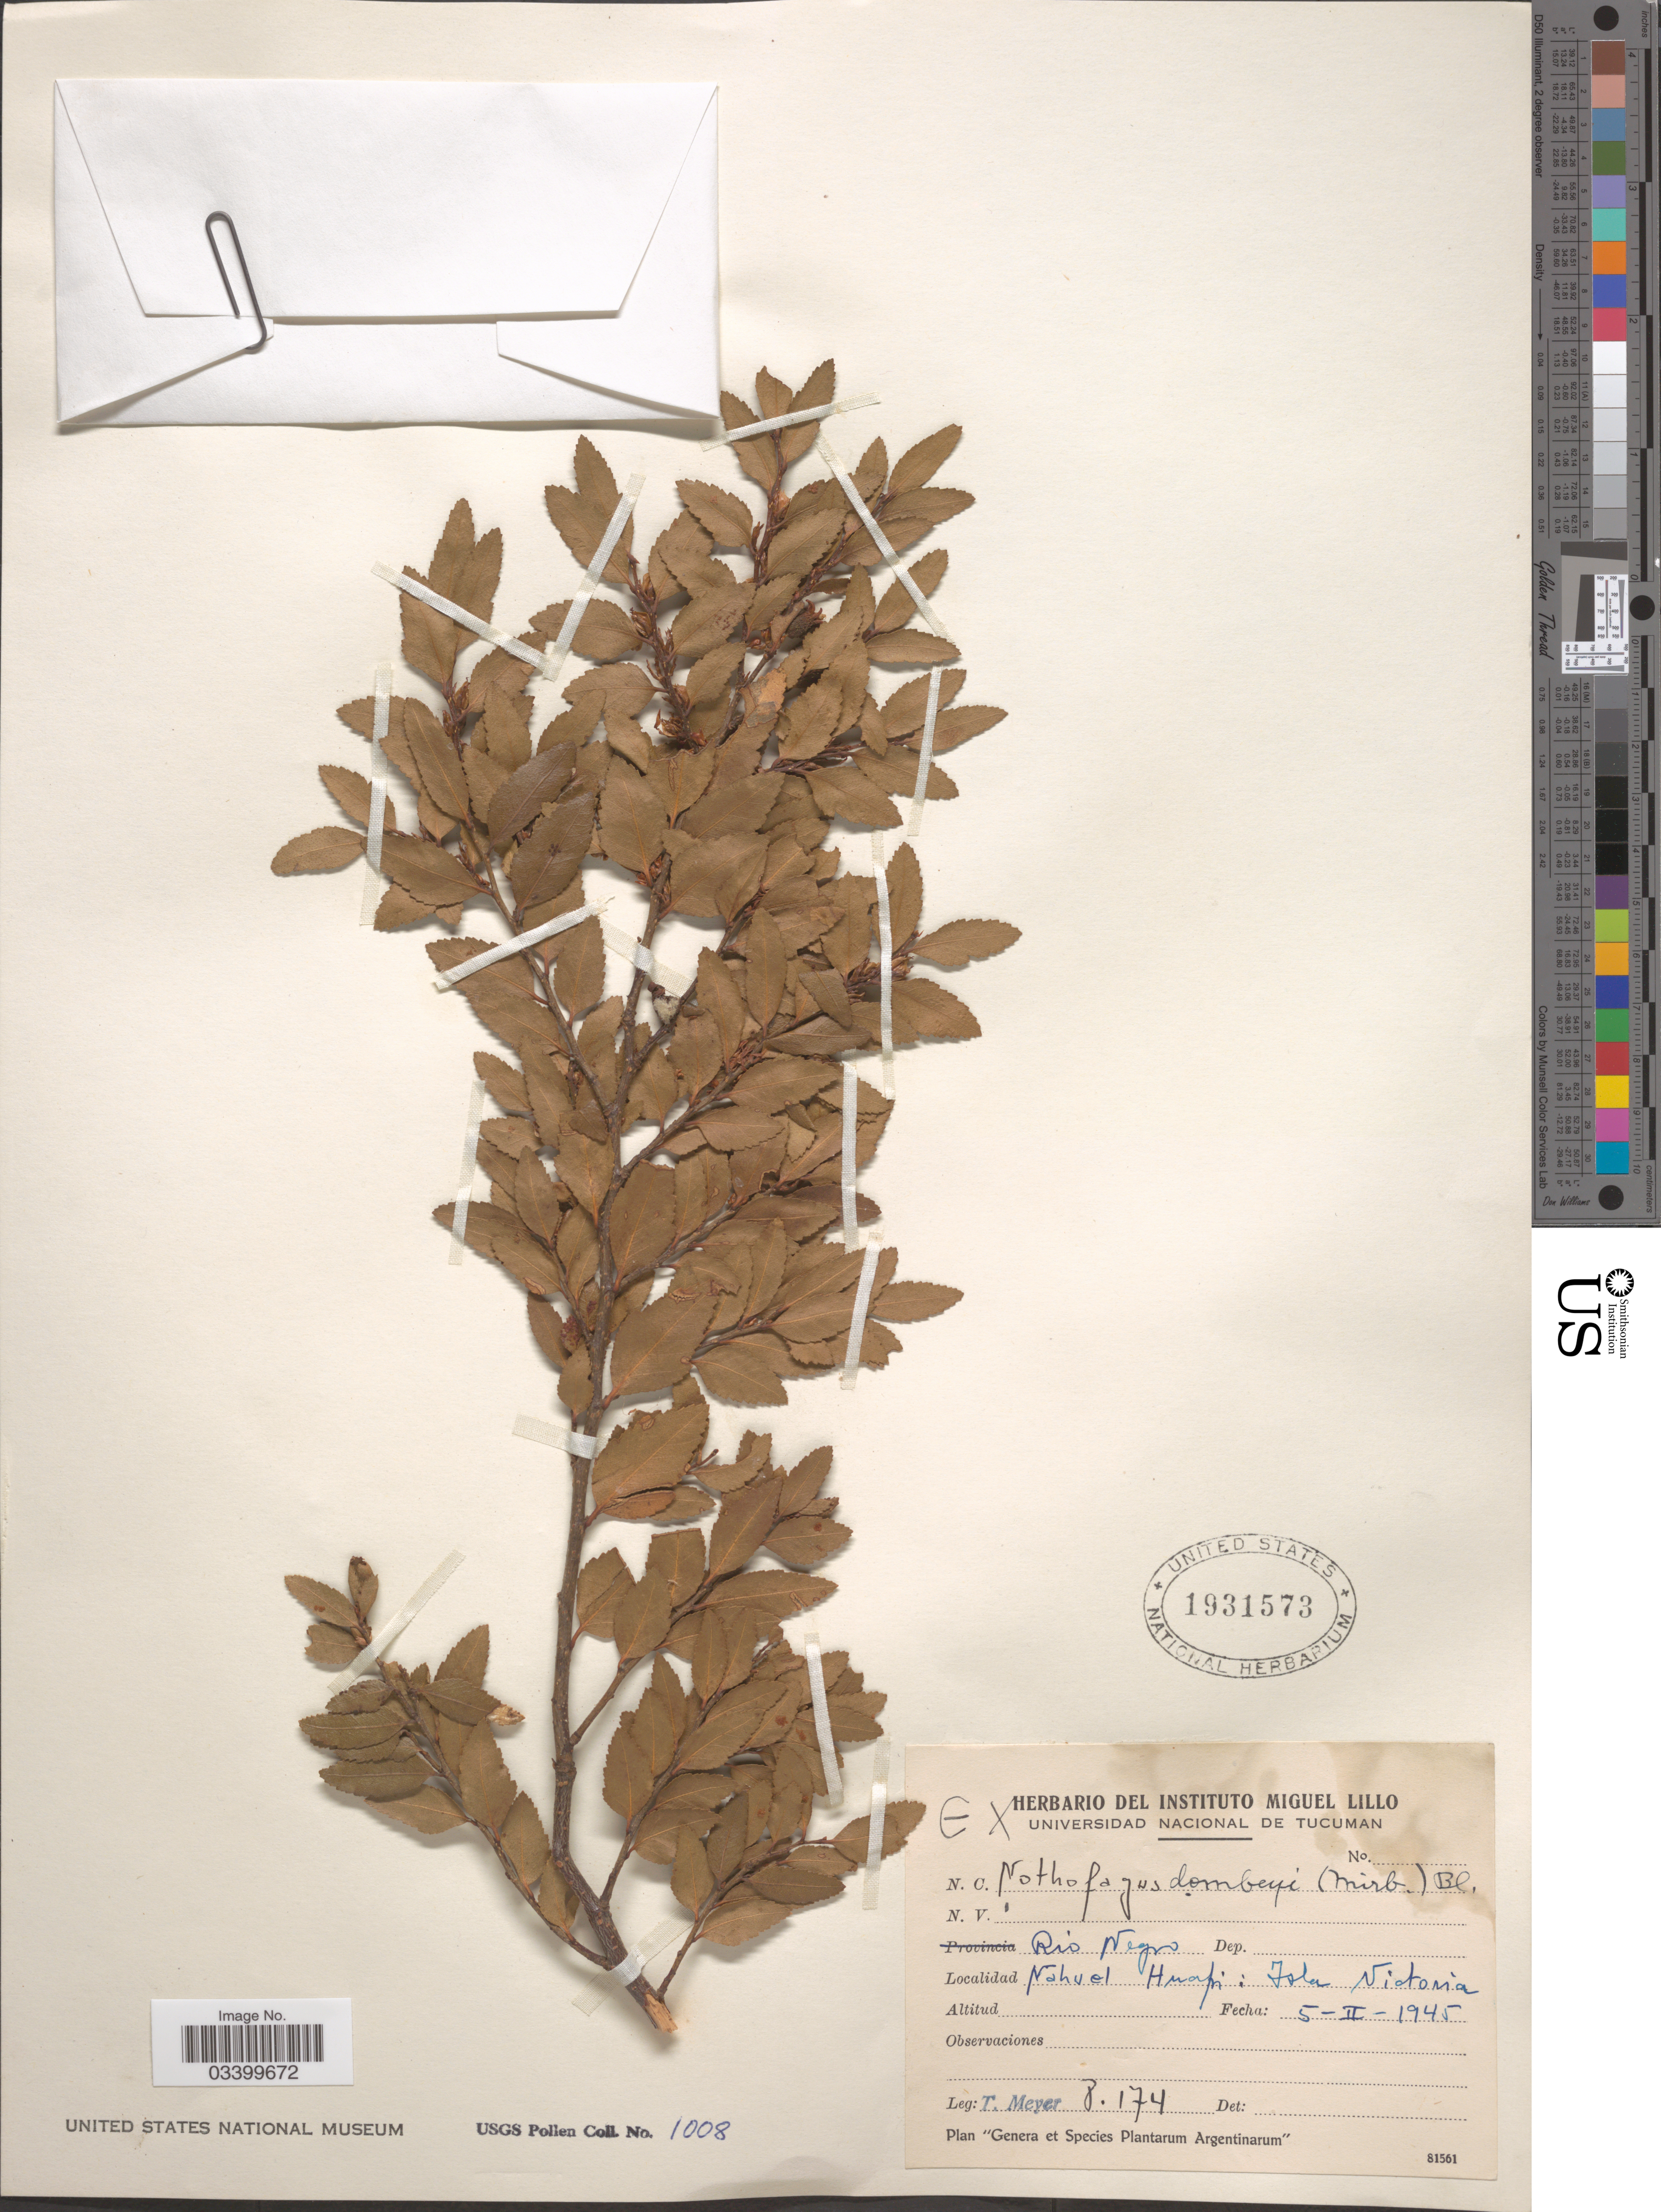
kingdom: Plantae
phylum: Tracheophyta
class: Magnoliopsida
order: Fagales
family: Nothofagaceae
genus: Nothofagus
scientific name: Nothofagus dombeyi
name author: (Mirb.) Oerst.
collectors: T. Meyer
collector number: P 174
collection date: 1945-02-05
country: Argentina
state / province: Rio Negro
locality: Nahuel Huapi: Isla Victoria.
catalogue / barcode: US 1931573